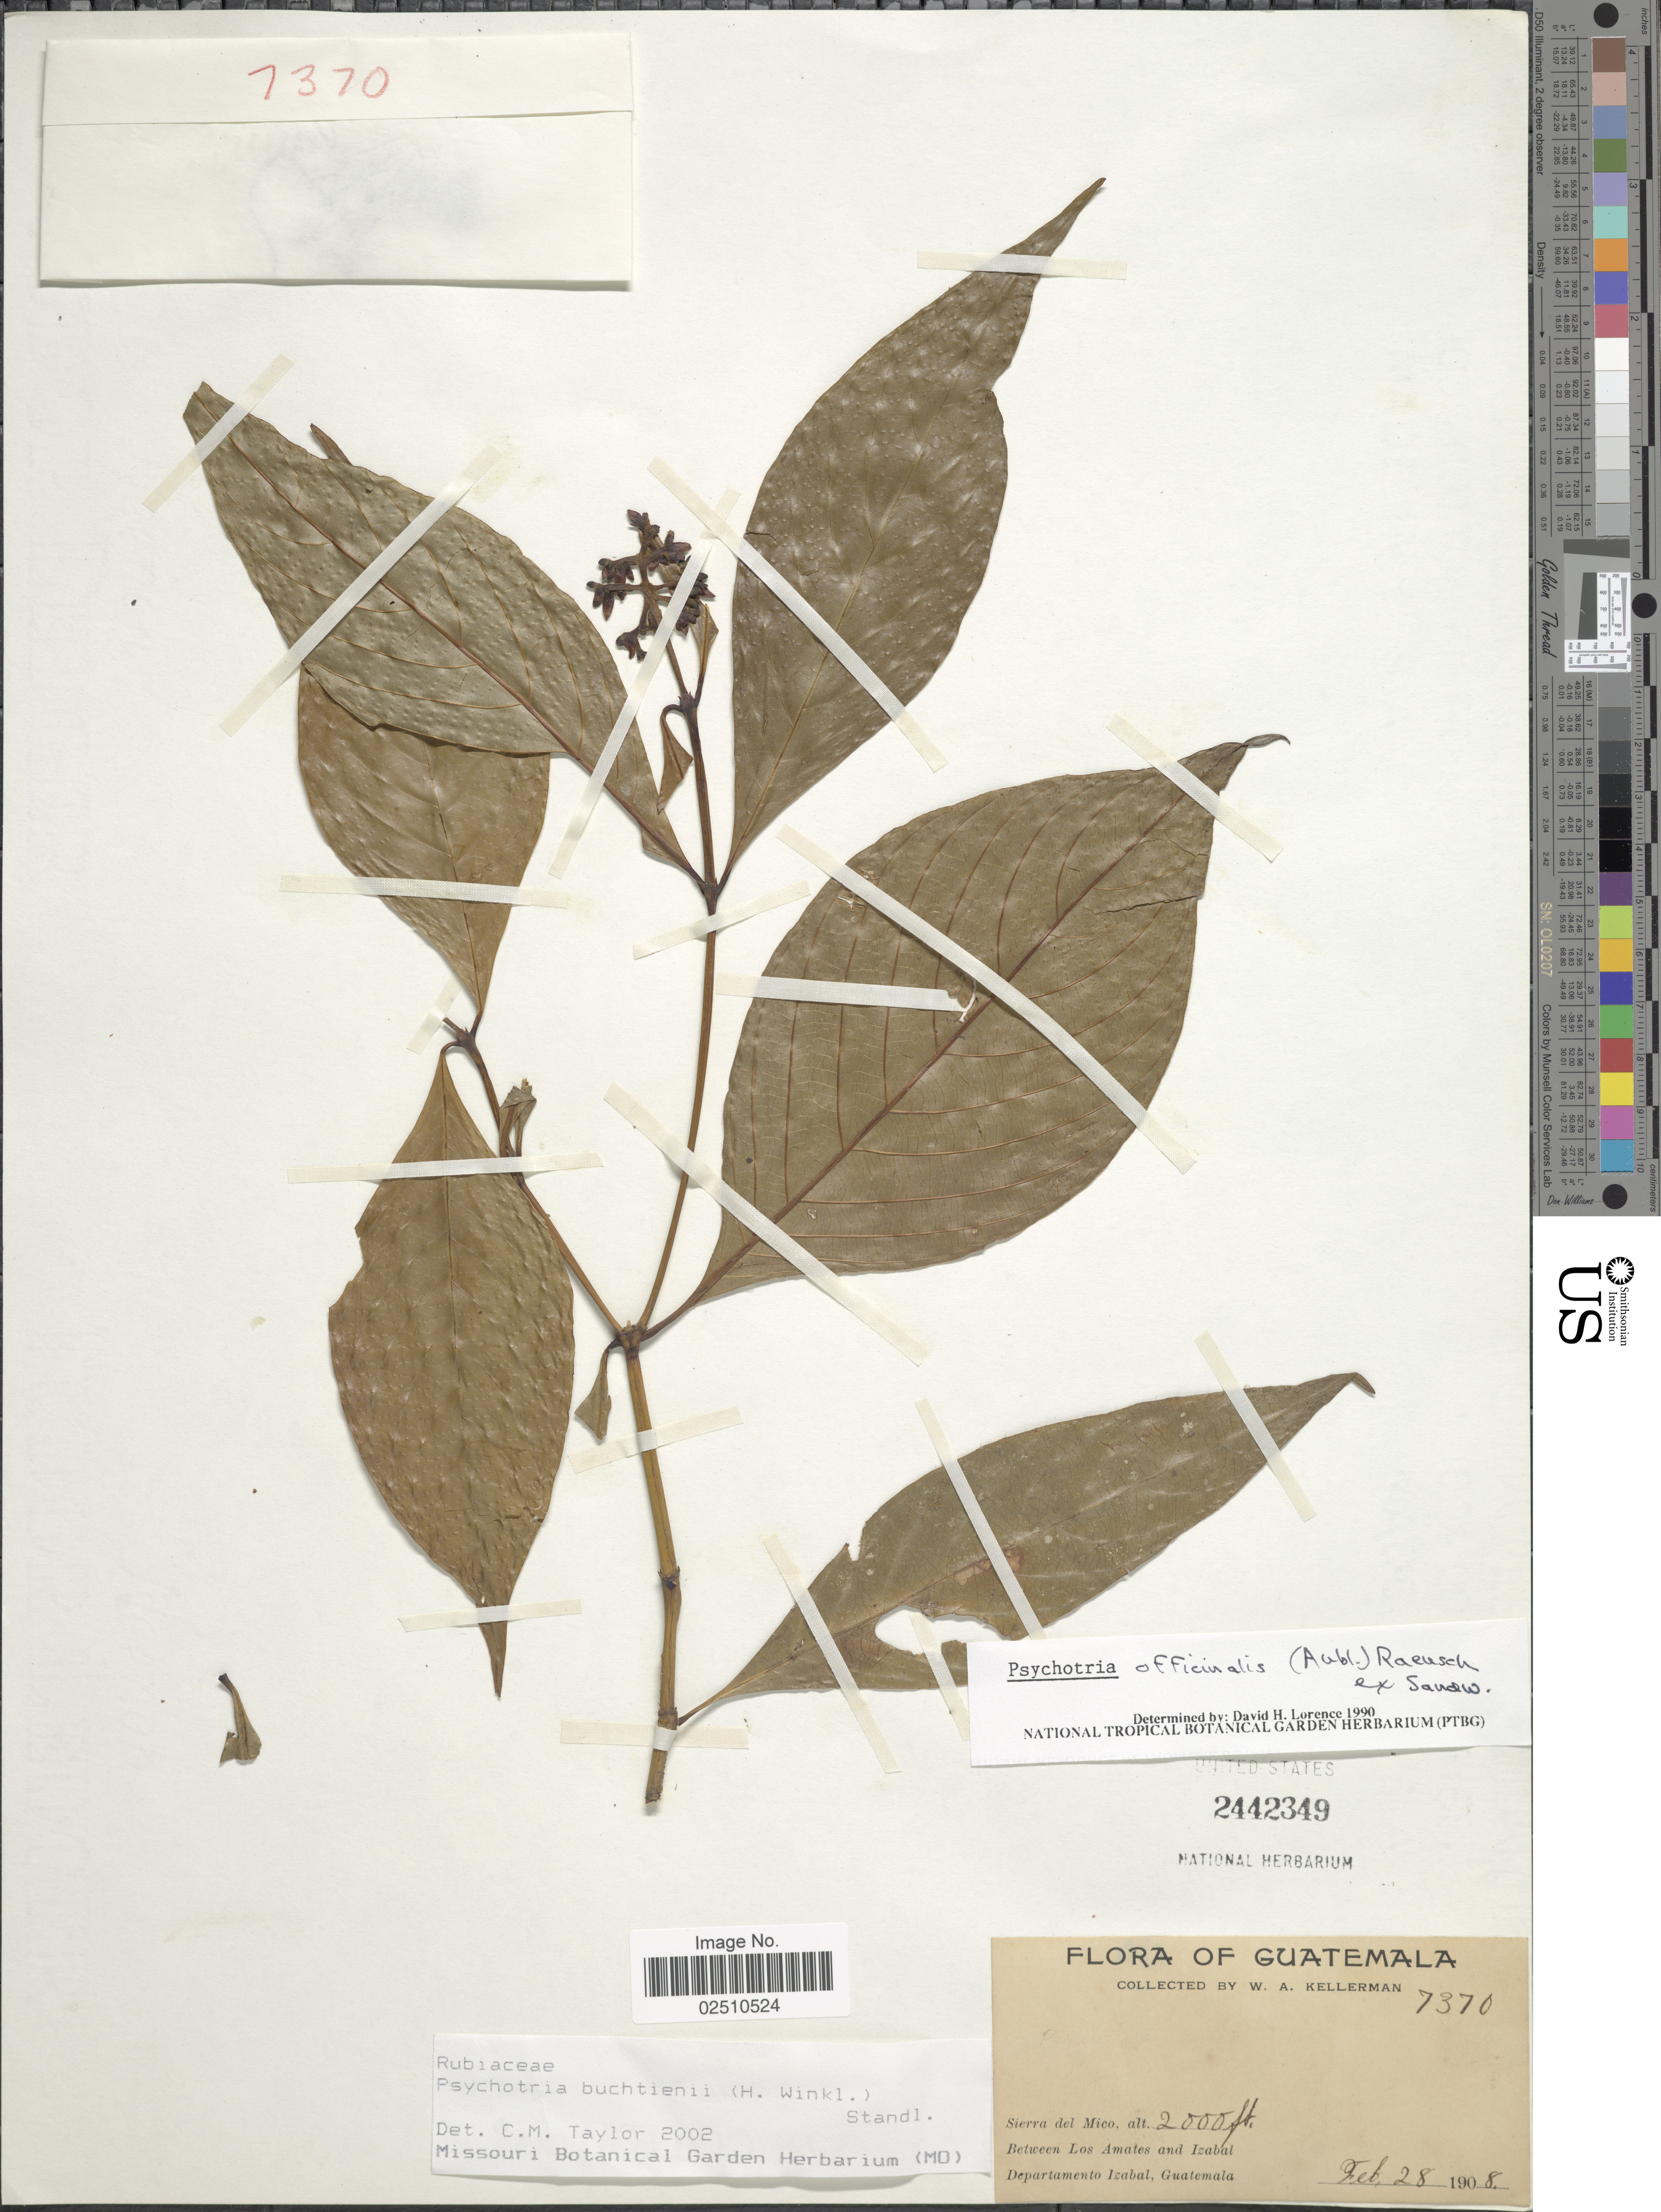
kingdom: Plantae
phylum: Tracheophyta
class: Magnoliopsida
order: Gentianales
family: Rubiaceae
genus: Psychotria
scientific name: Psychotria buchtienii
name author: (H.J.P. Winkl.) Standl.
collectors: W. Kellerman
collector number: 7370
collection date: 1908-02-28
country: Guatemala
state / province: Izabal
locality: Sierra del Mico, between Los Amates and Izabal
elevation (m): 610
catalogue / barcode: US 2442349